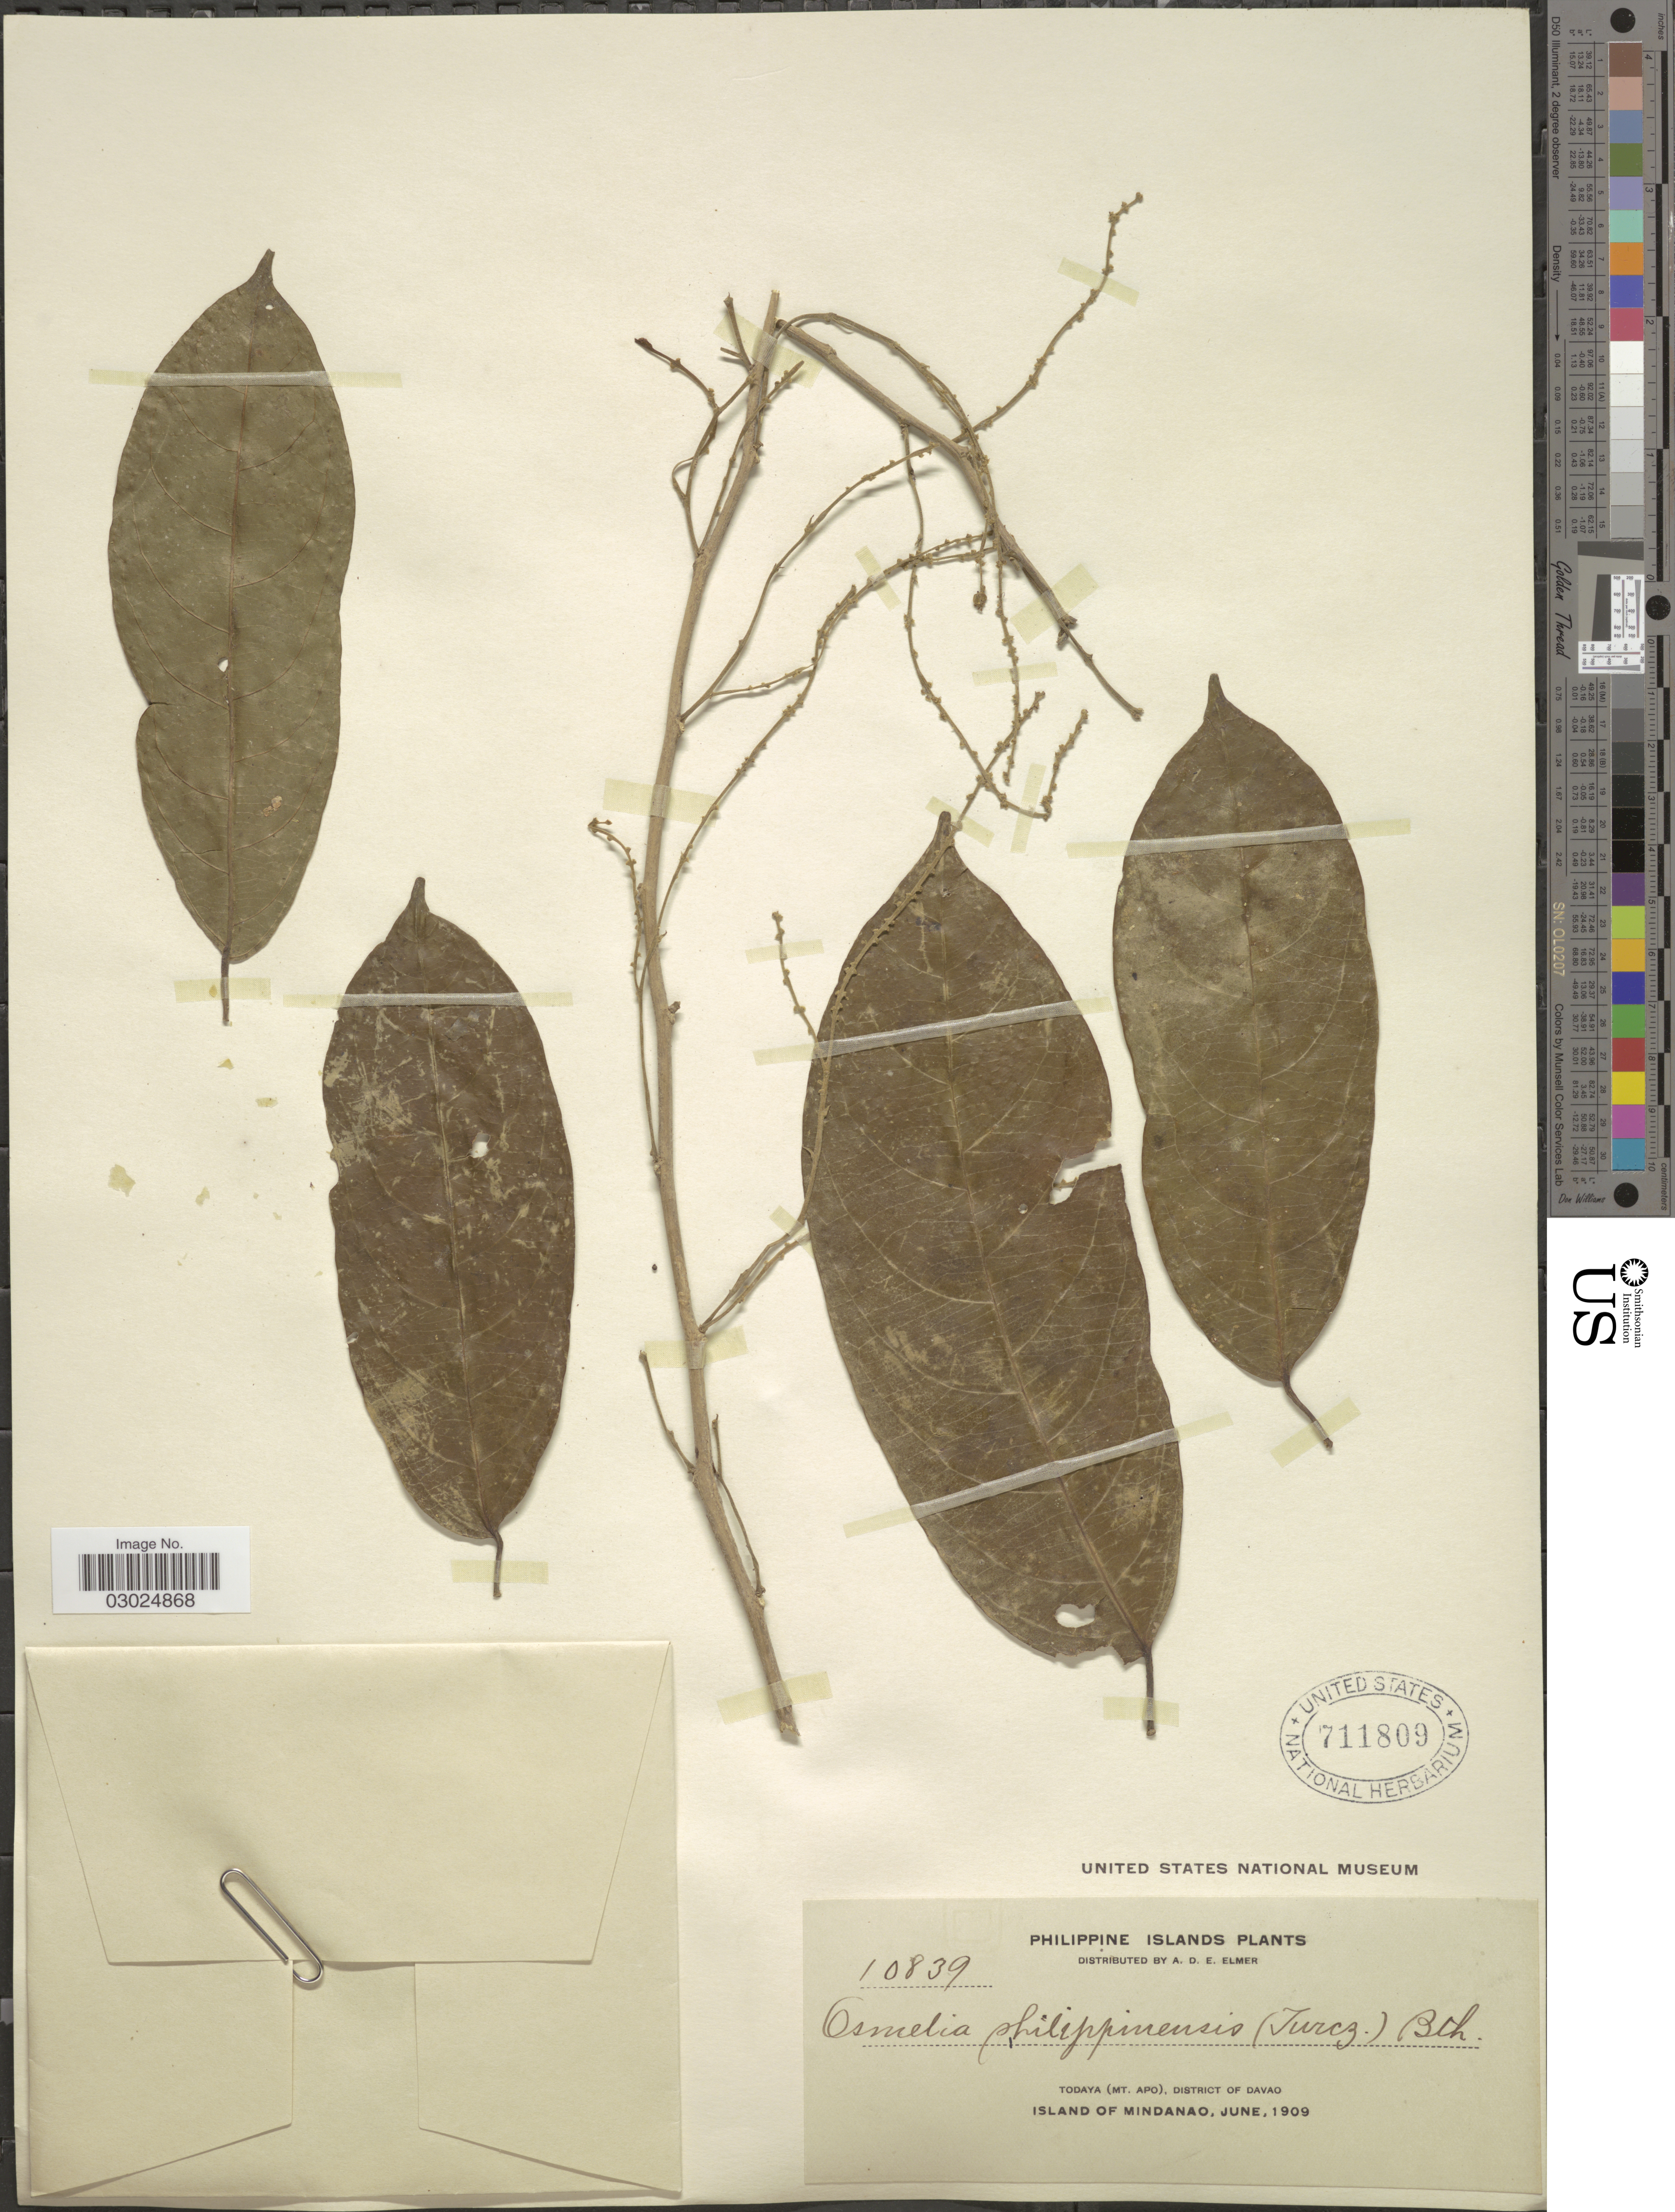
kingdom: Plantae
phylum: Tracheophyta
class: Magnoliopsida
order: Malpighiales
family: Salicaceae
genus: Osmelia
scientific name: Osmelia philippina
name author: (Turcz.) Benth.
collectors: A. D. E. Elmer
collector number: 10839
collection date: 1909-06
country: Philippines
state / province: Davao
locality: Todaya (Mt. Apo), District of Davao.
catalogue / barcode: US 711809